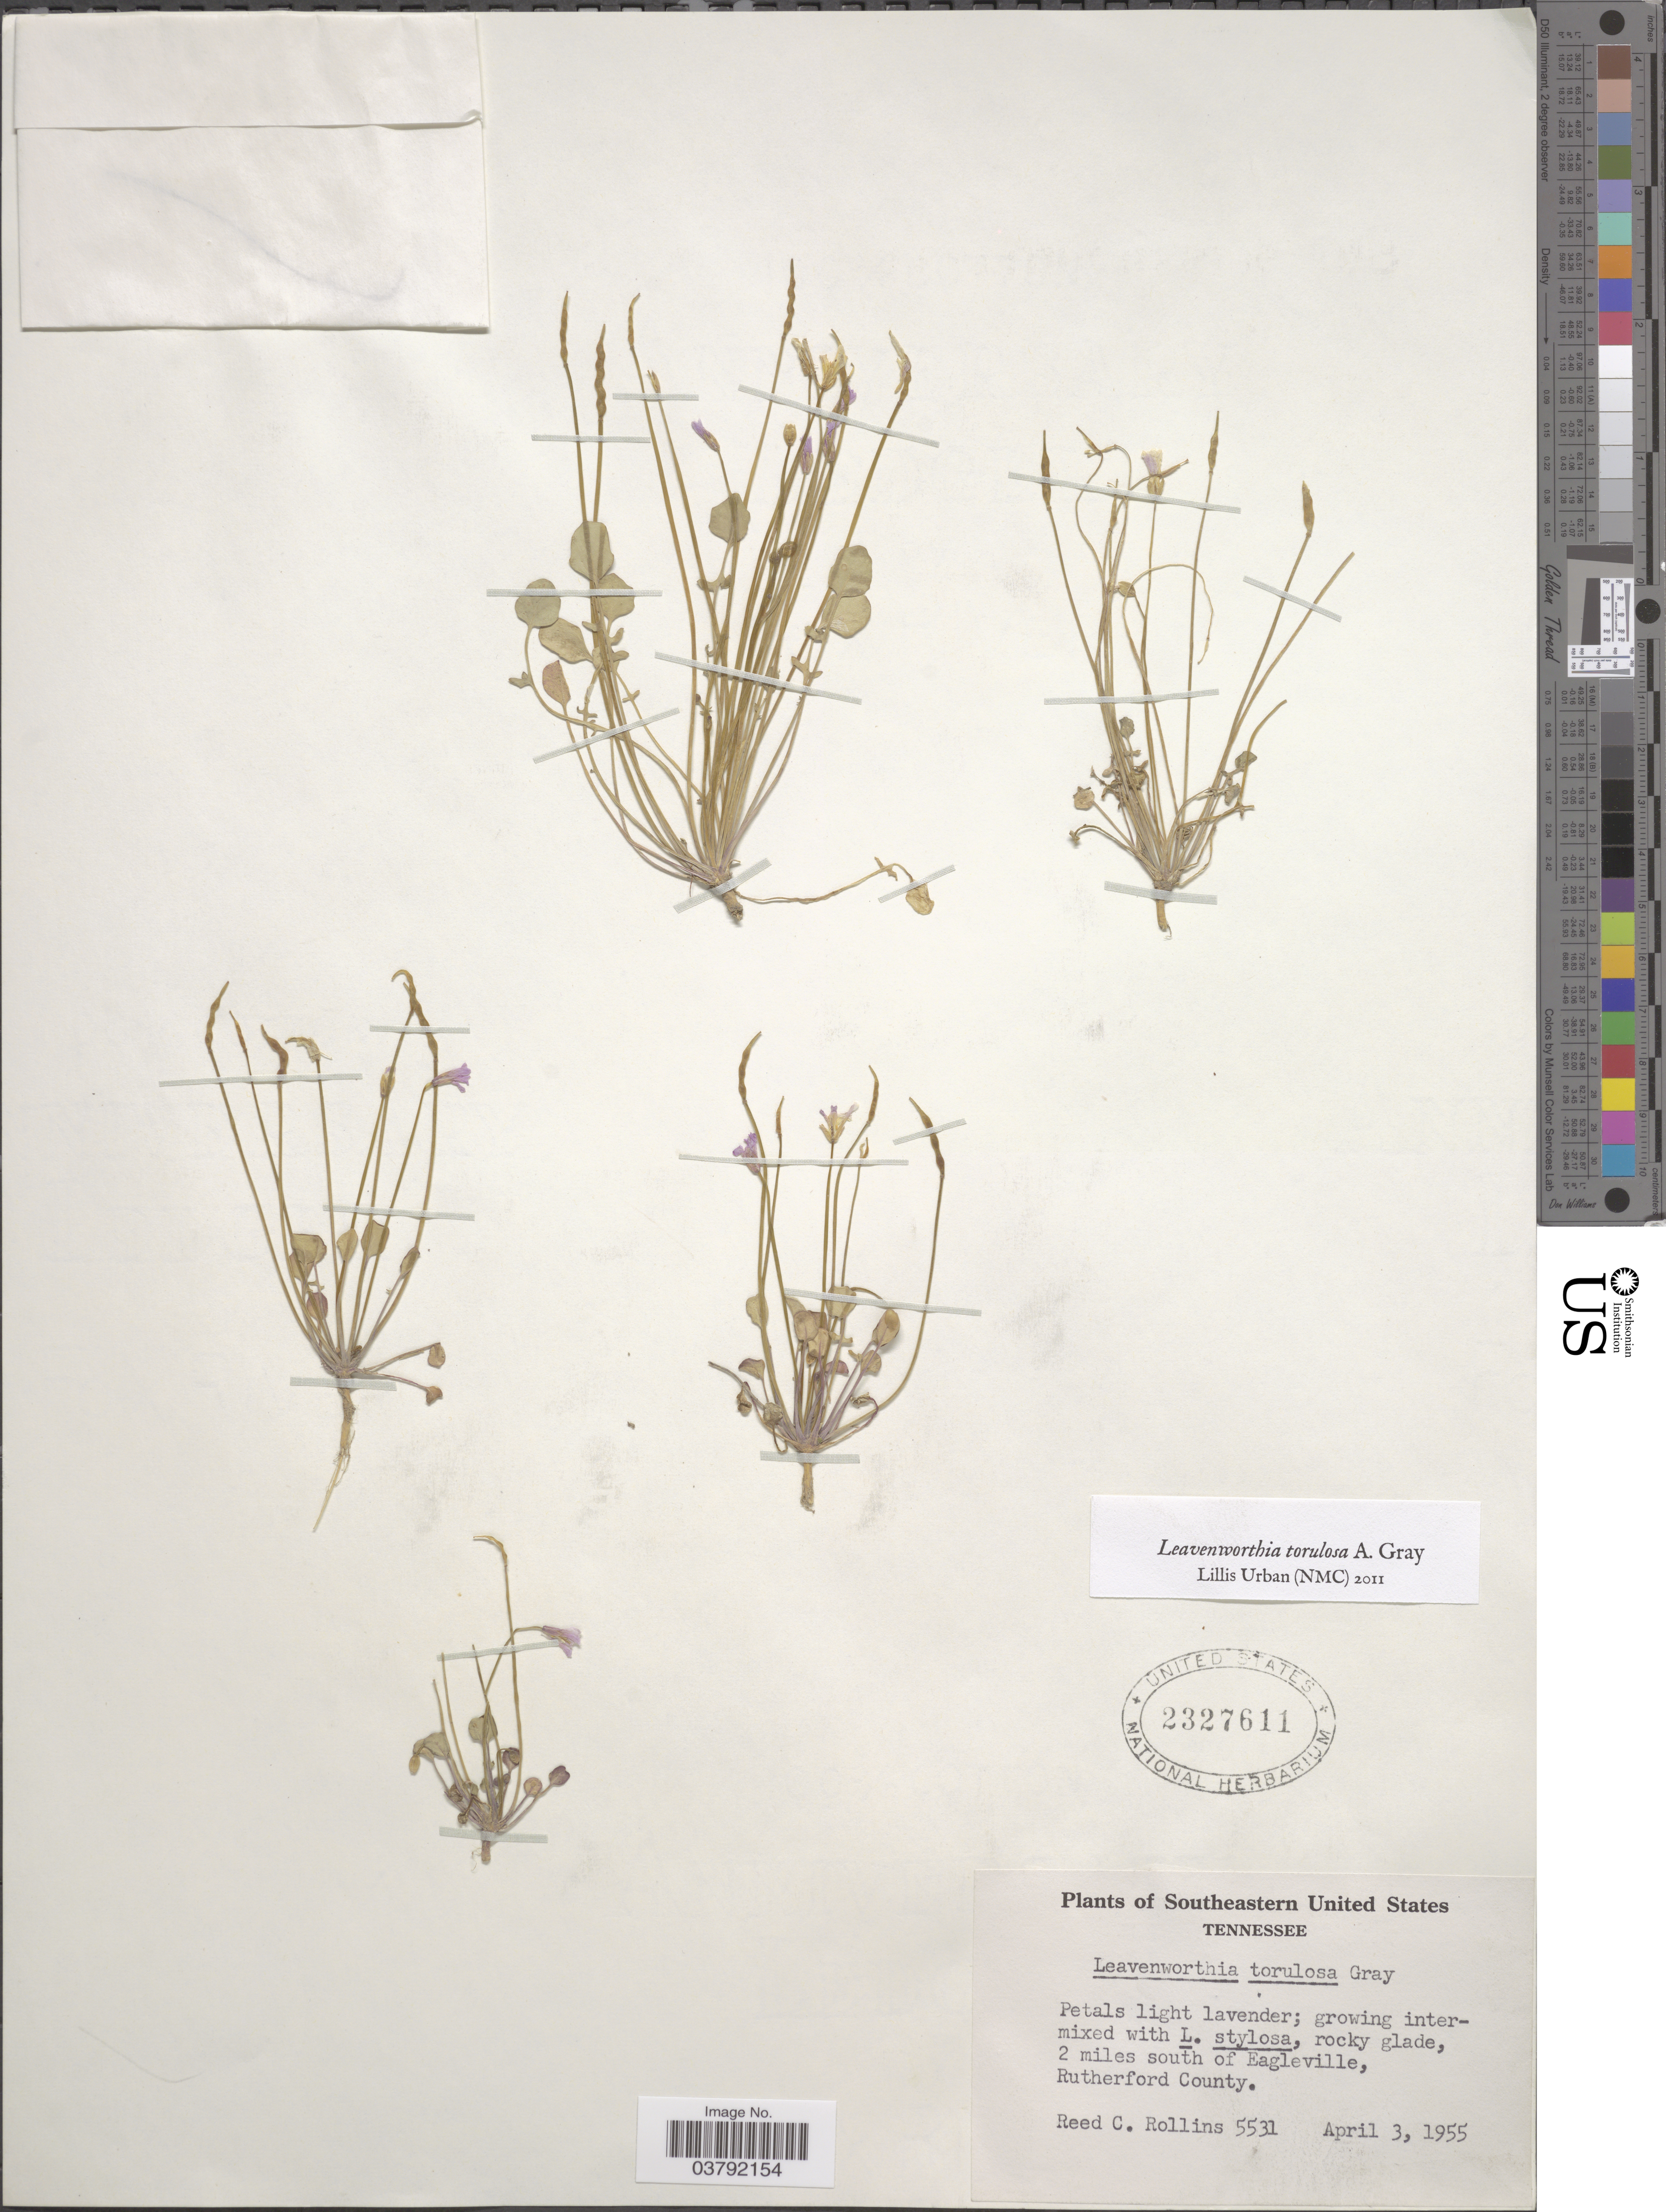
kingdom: Plantae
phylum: Tracheophyta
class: Magnoliopsida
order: Brassicales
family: Brassicaceae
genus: Leavenworthia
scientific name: Leavenworthia torulosa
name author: A. Gray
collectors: R. C. Rollins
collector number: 5531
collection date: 1955-04-03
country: United States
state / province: Tennessee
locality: Southeastern United States. 2 miles south of Eagleville, Rutherford County.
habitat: rocky glade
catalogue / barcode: US 2327611